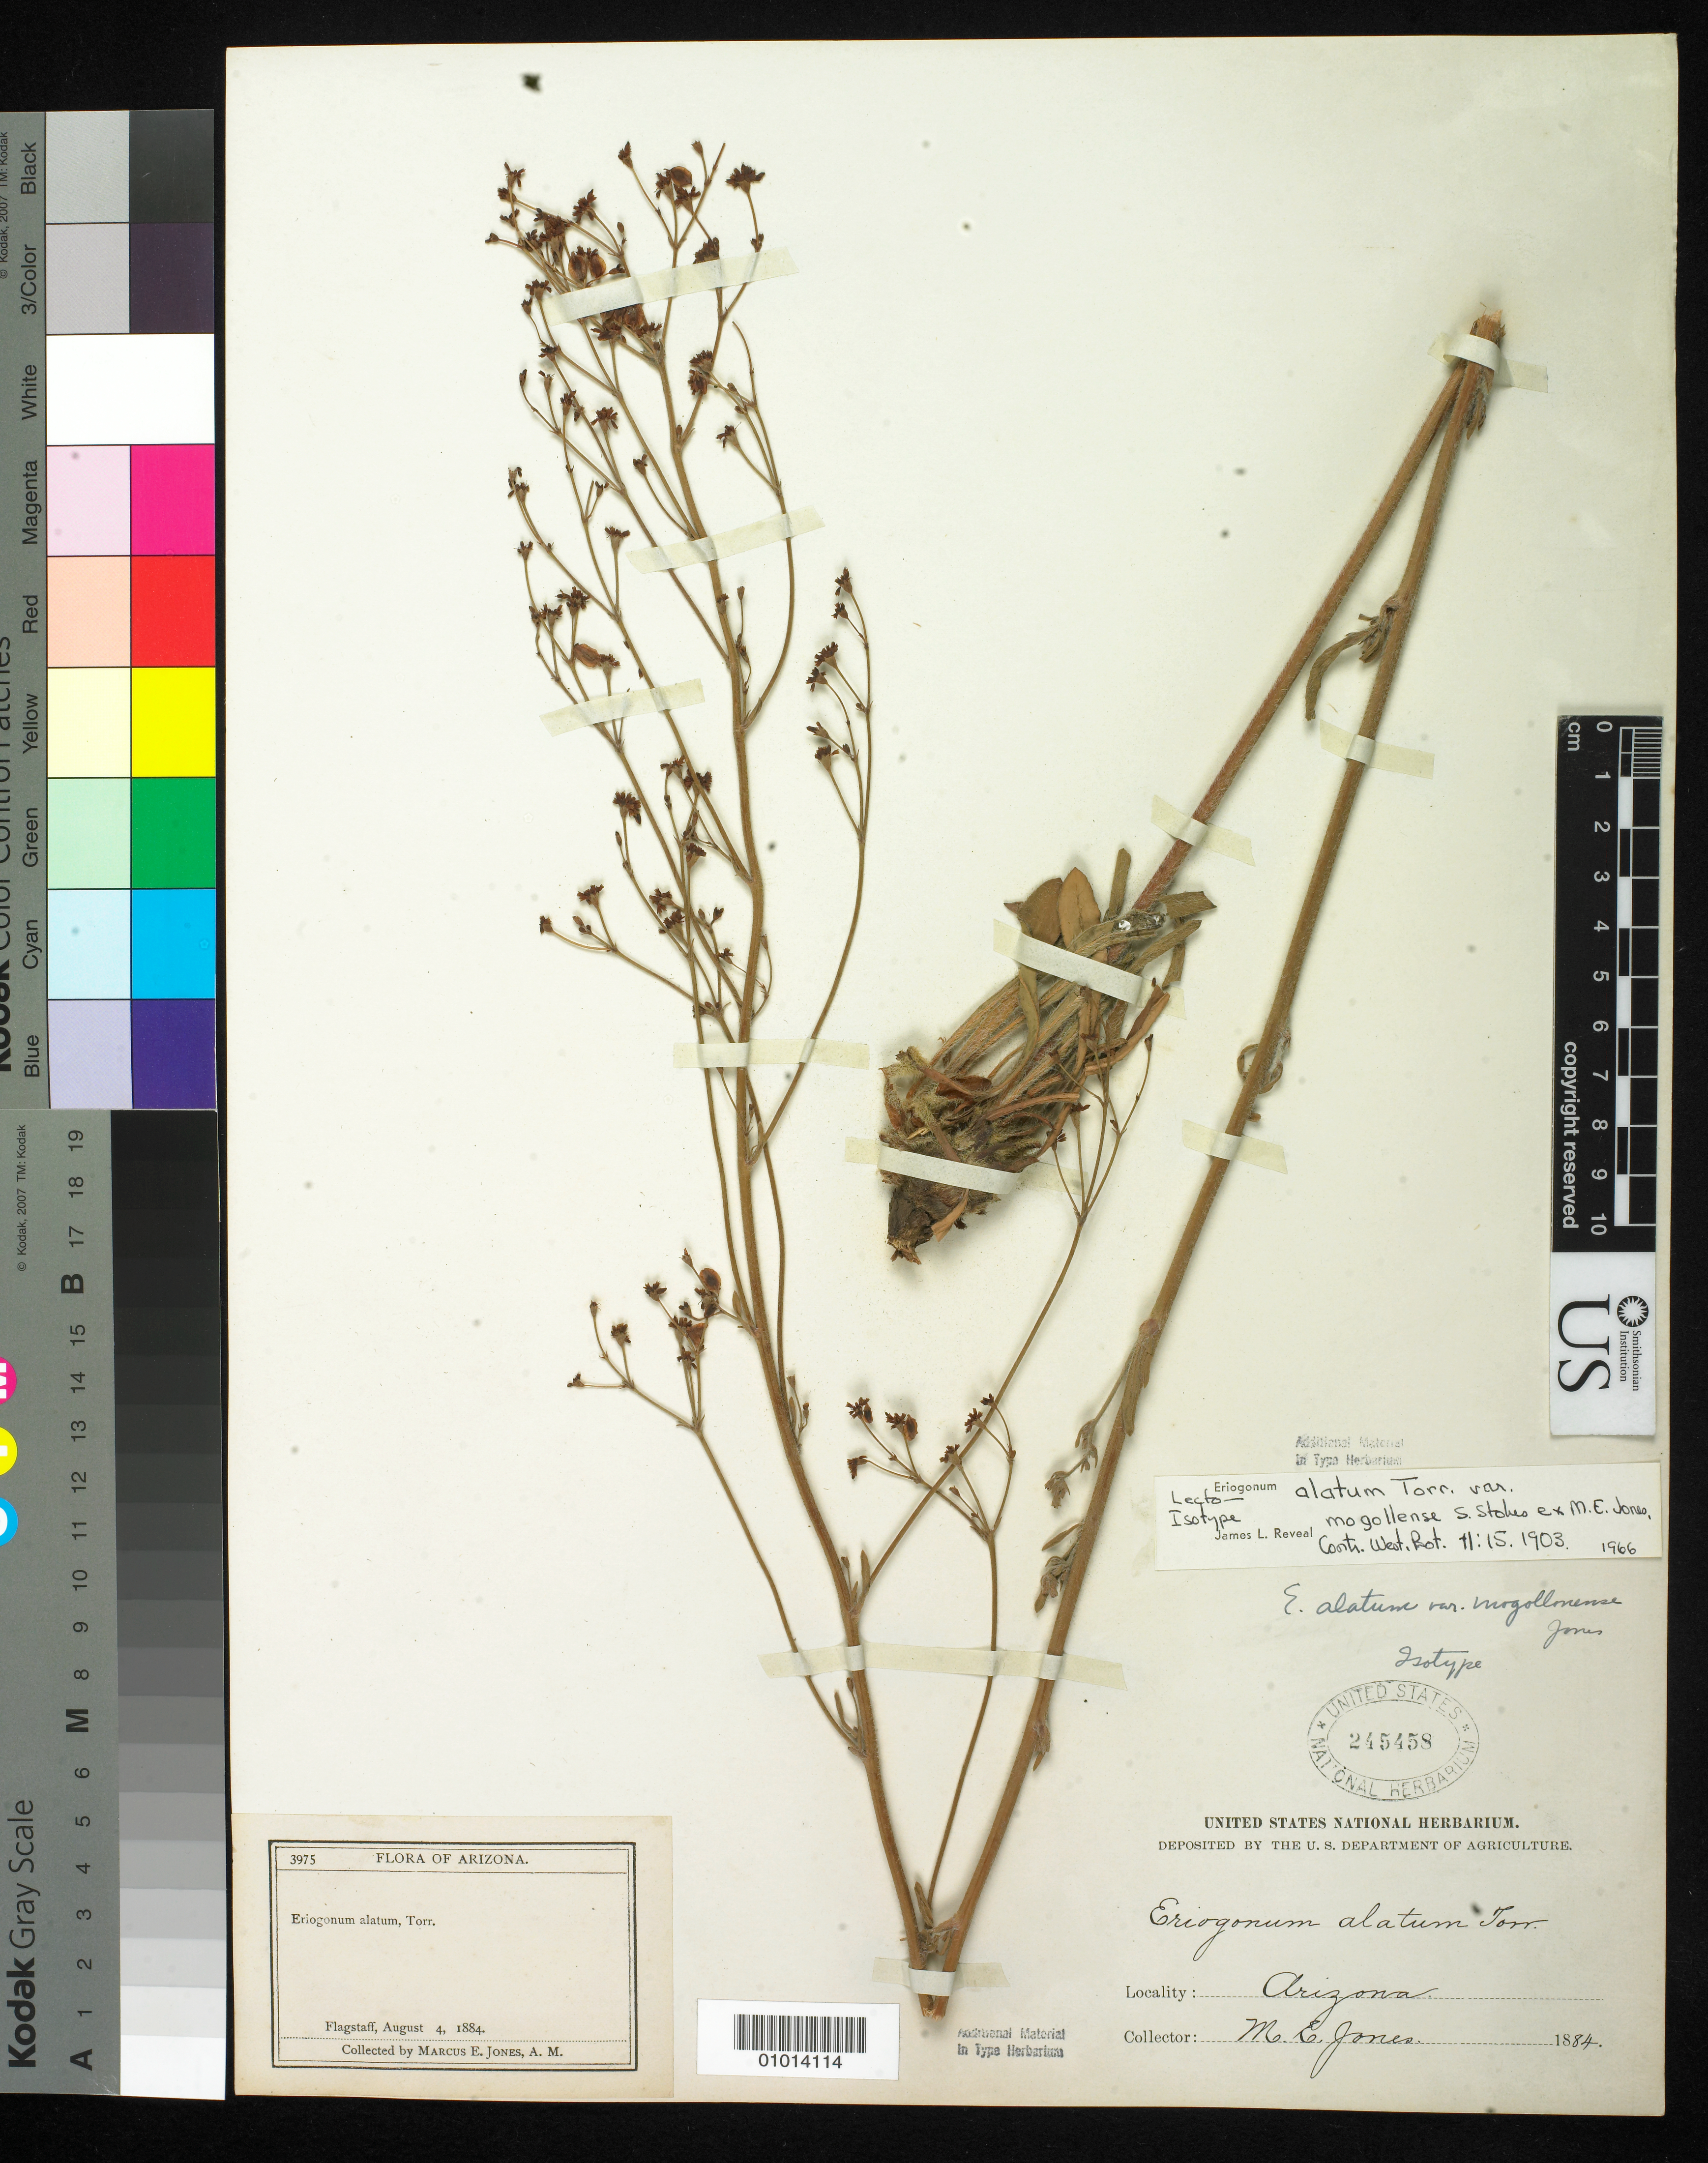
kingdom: Plantae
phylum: Tracheophyta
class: Magnoliopsida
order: Caryophyllales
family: Polygonaceae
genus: Eriogonum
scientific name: Eriogonum alatum var. mogollense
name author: S. Stokes ex M.E. Jones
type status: Isosyntype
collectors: M. E. Jones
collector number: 3975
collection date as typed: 04 Aug 1884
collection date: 1884-08-04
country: United States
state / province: Arizona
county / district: Coconino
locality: Flagstaff.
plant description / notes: Protologue cites locality as "San Francisco Mts., N. Ariz." This sheet (coll. date 4 Aug.) annotated by J.L. Reveal (1966) as "Lecto-isotype" but presumably a syntype as lectotypification specifies collection date of 7 Aug.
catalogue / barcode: US 245458